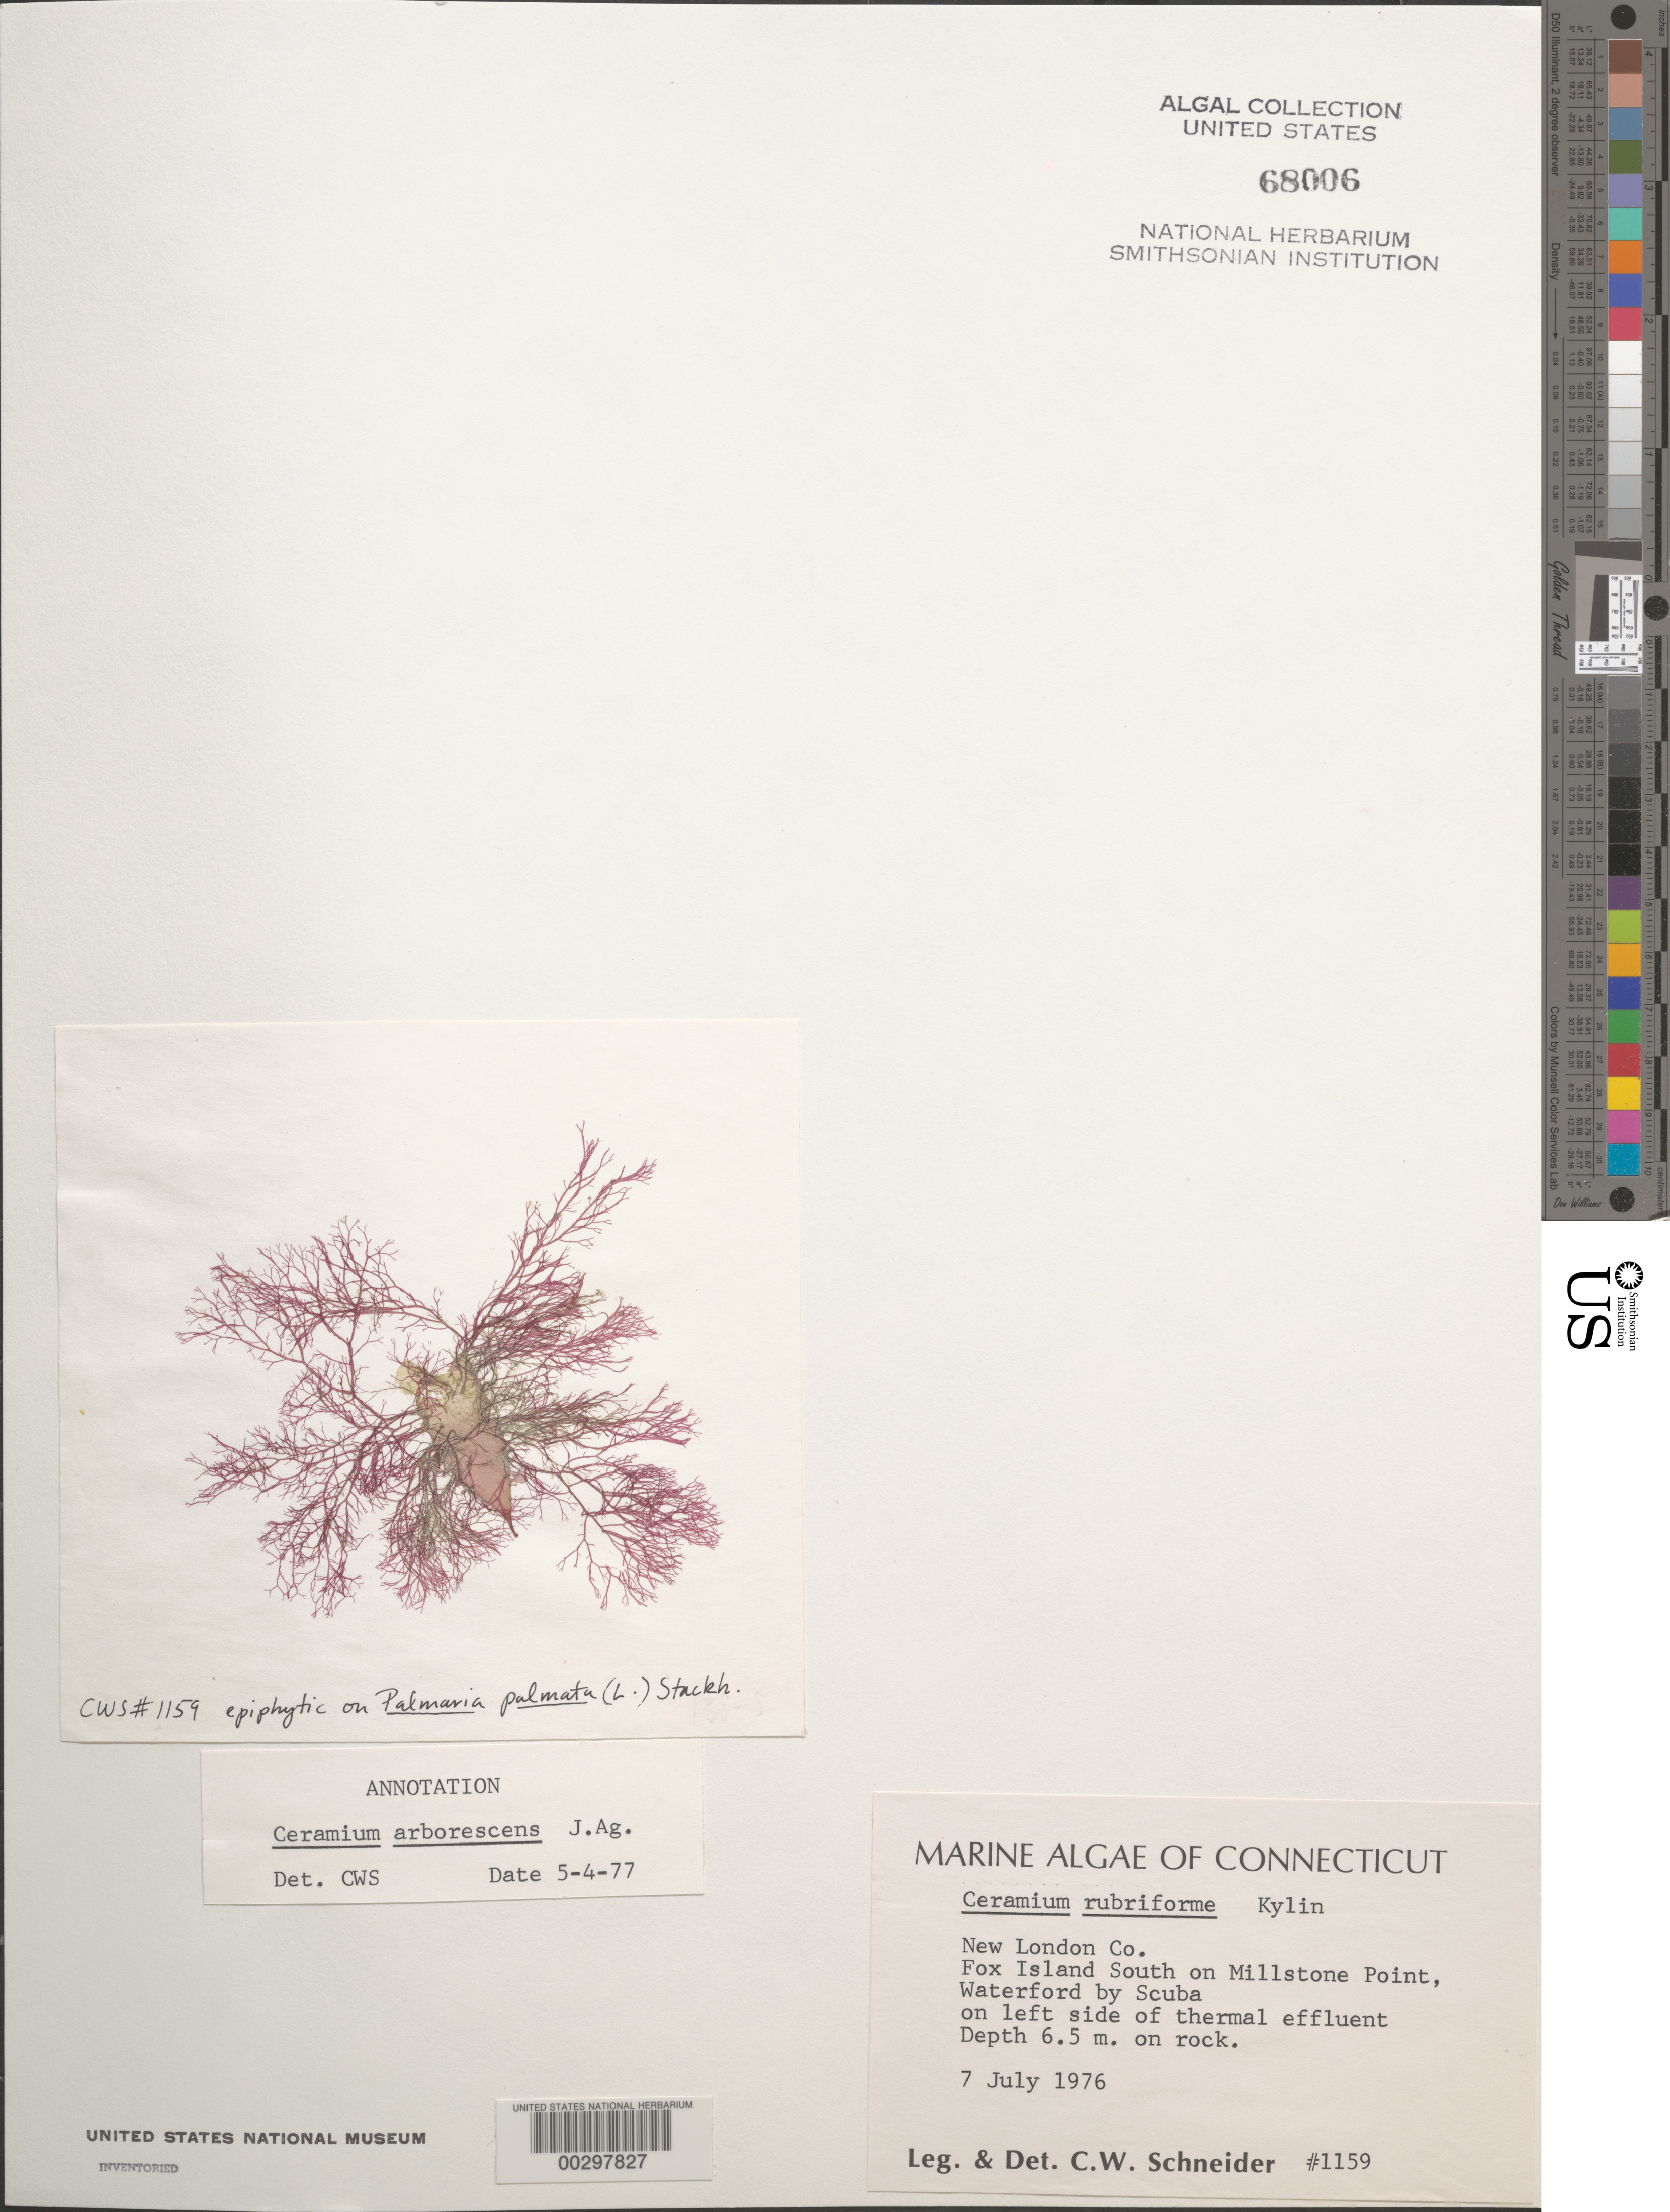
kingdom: Plantae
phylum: Rhodophyta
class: Florideophyceae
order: Ceramiales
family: Ceramiaceae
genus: Ceramium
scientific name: Ceramium arborescens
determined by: Schneider, C. W.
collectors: C. W. Schneider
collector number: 1159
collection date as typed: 07 Jul 1976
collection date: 1976-07-07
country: United States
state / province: Connecticut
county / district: New London County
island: Fox Island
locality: Fox Island South, Millstone Point, Waterford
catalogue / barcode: US 68006